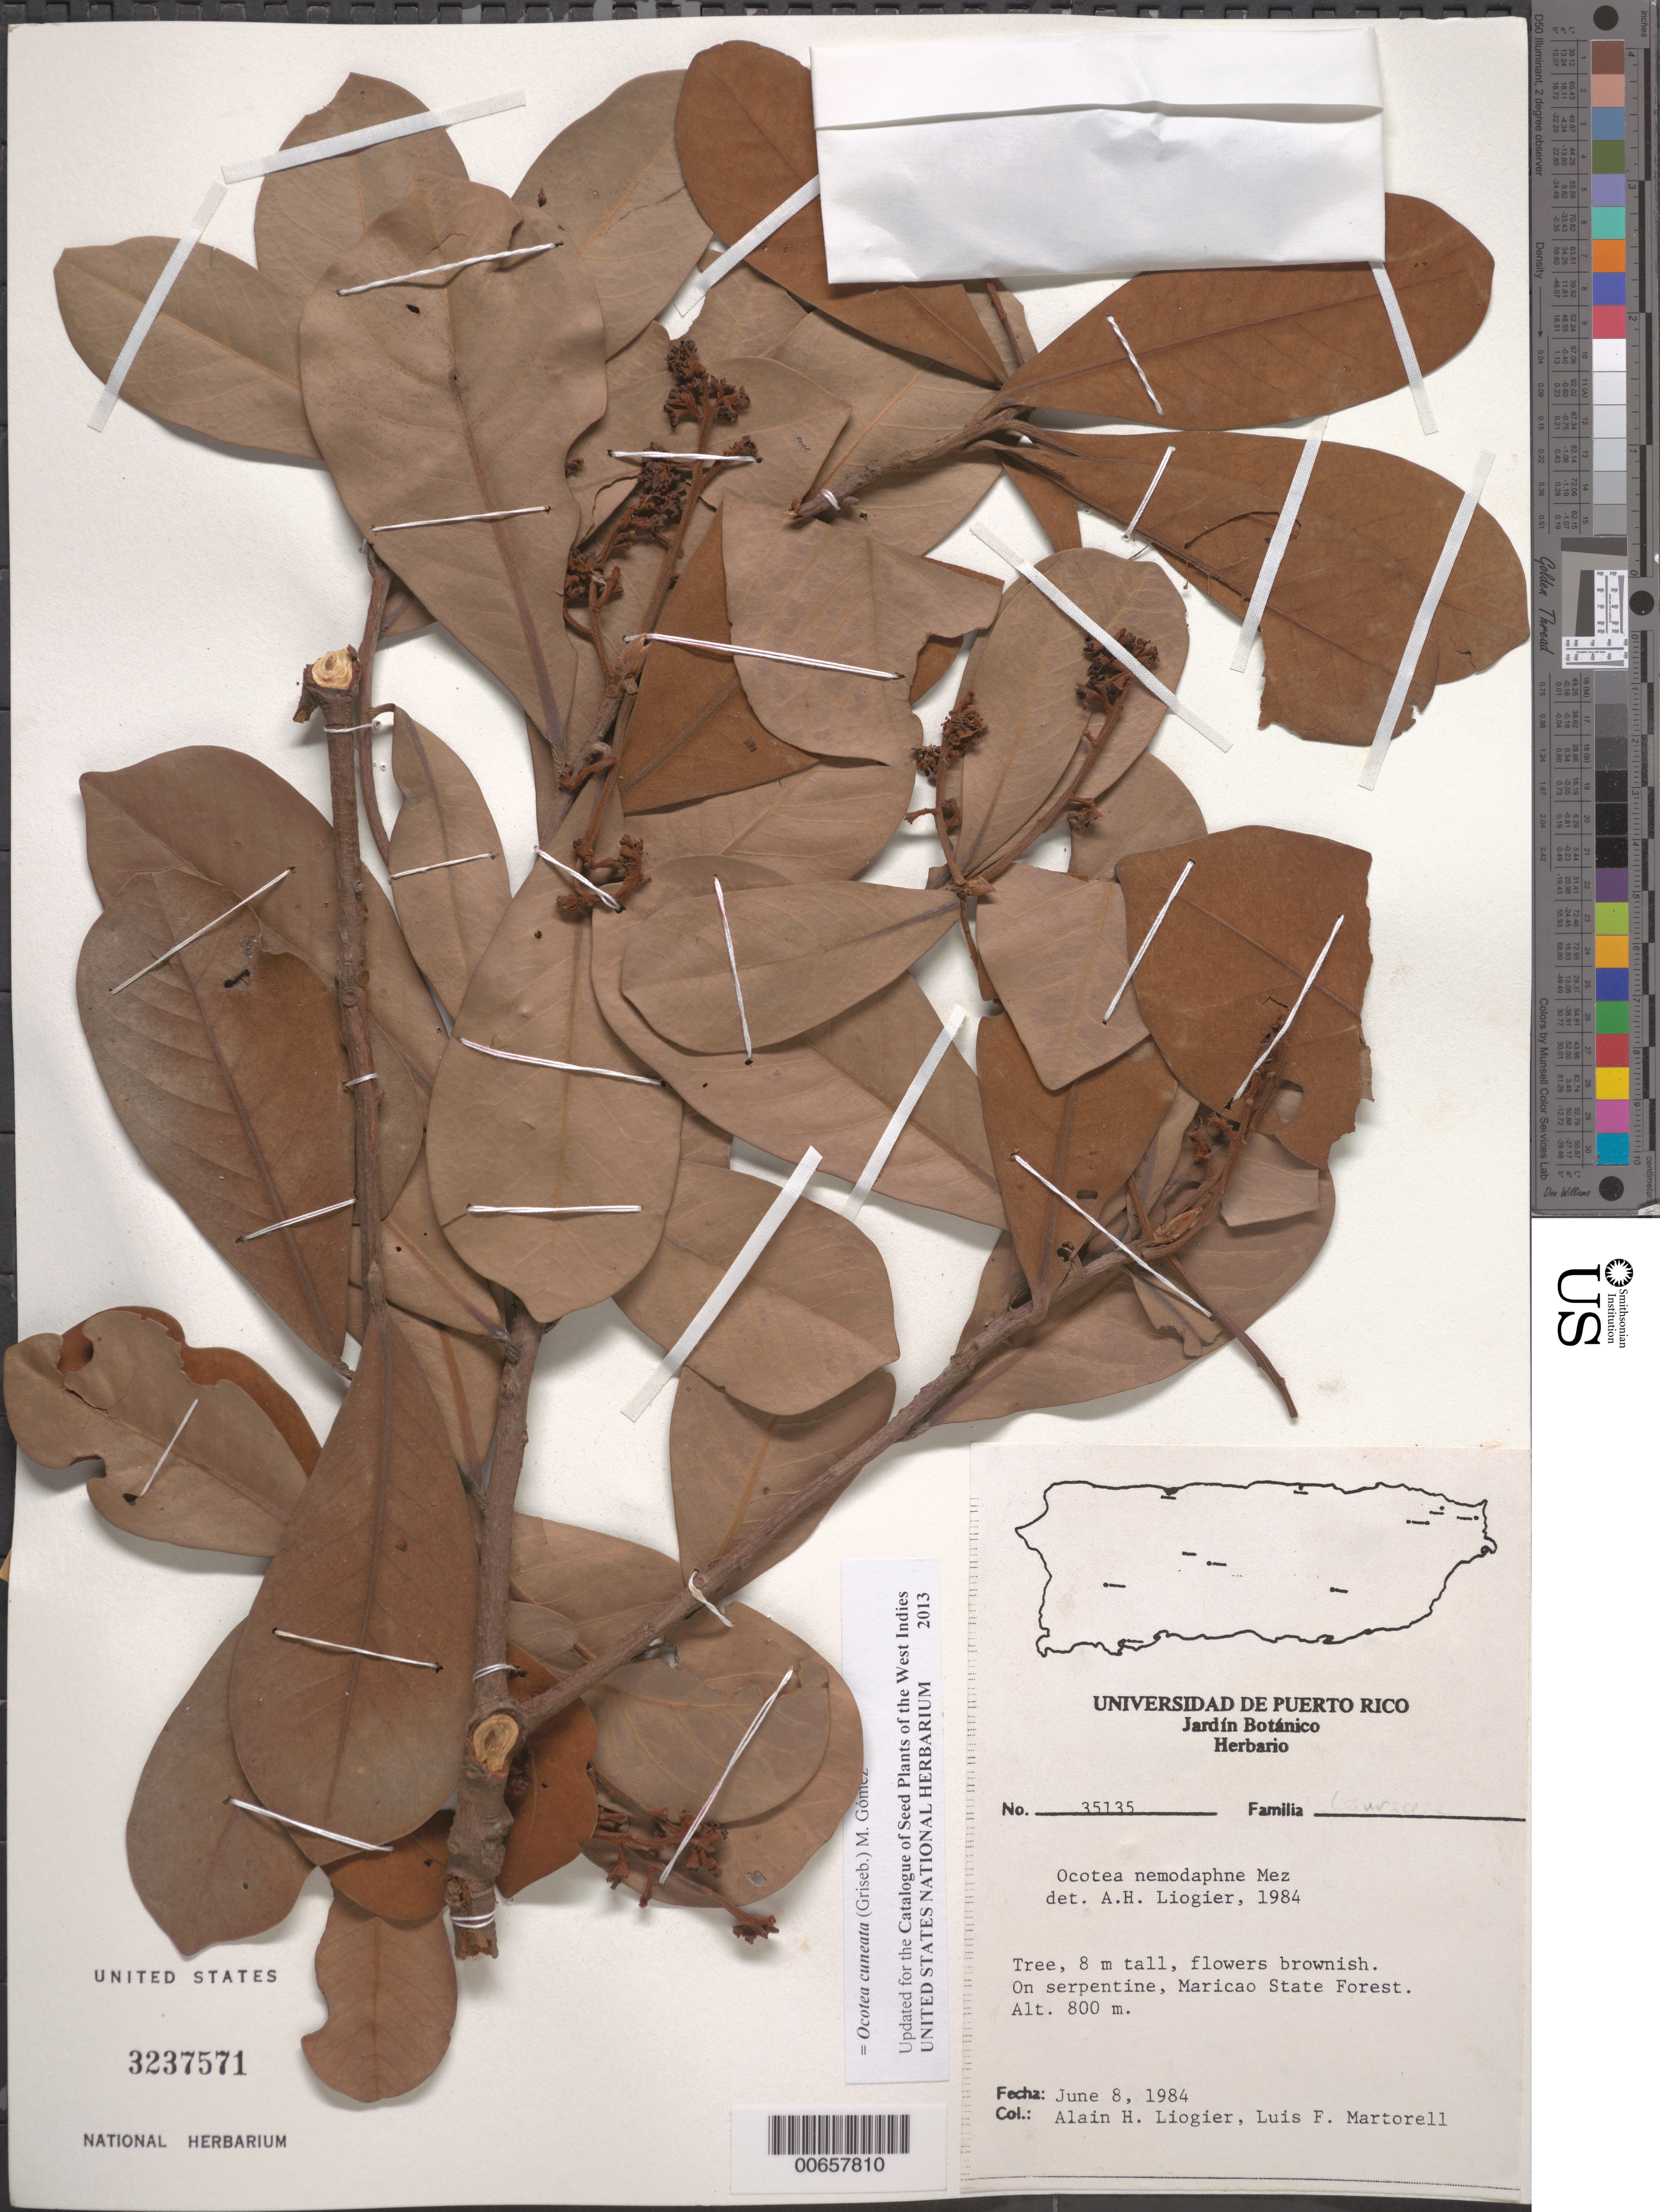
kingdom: Plantae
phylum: Tracheophyta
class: Magnoliopsida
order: Laurales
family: Lauraceae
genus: Ocotea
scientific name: Ocotea cuneata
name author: (Griseb.) M. Gómez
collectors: A. H. Liogier & L. Martorell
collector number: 35135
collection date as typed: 08 Jun 1984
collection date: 1984-06-08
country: Puerto Rico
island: Greater Antilles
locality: Maricao State Forest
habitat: On serpentine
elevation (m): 800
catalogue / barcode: US 3237571